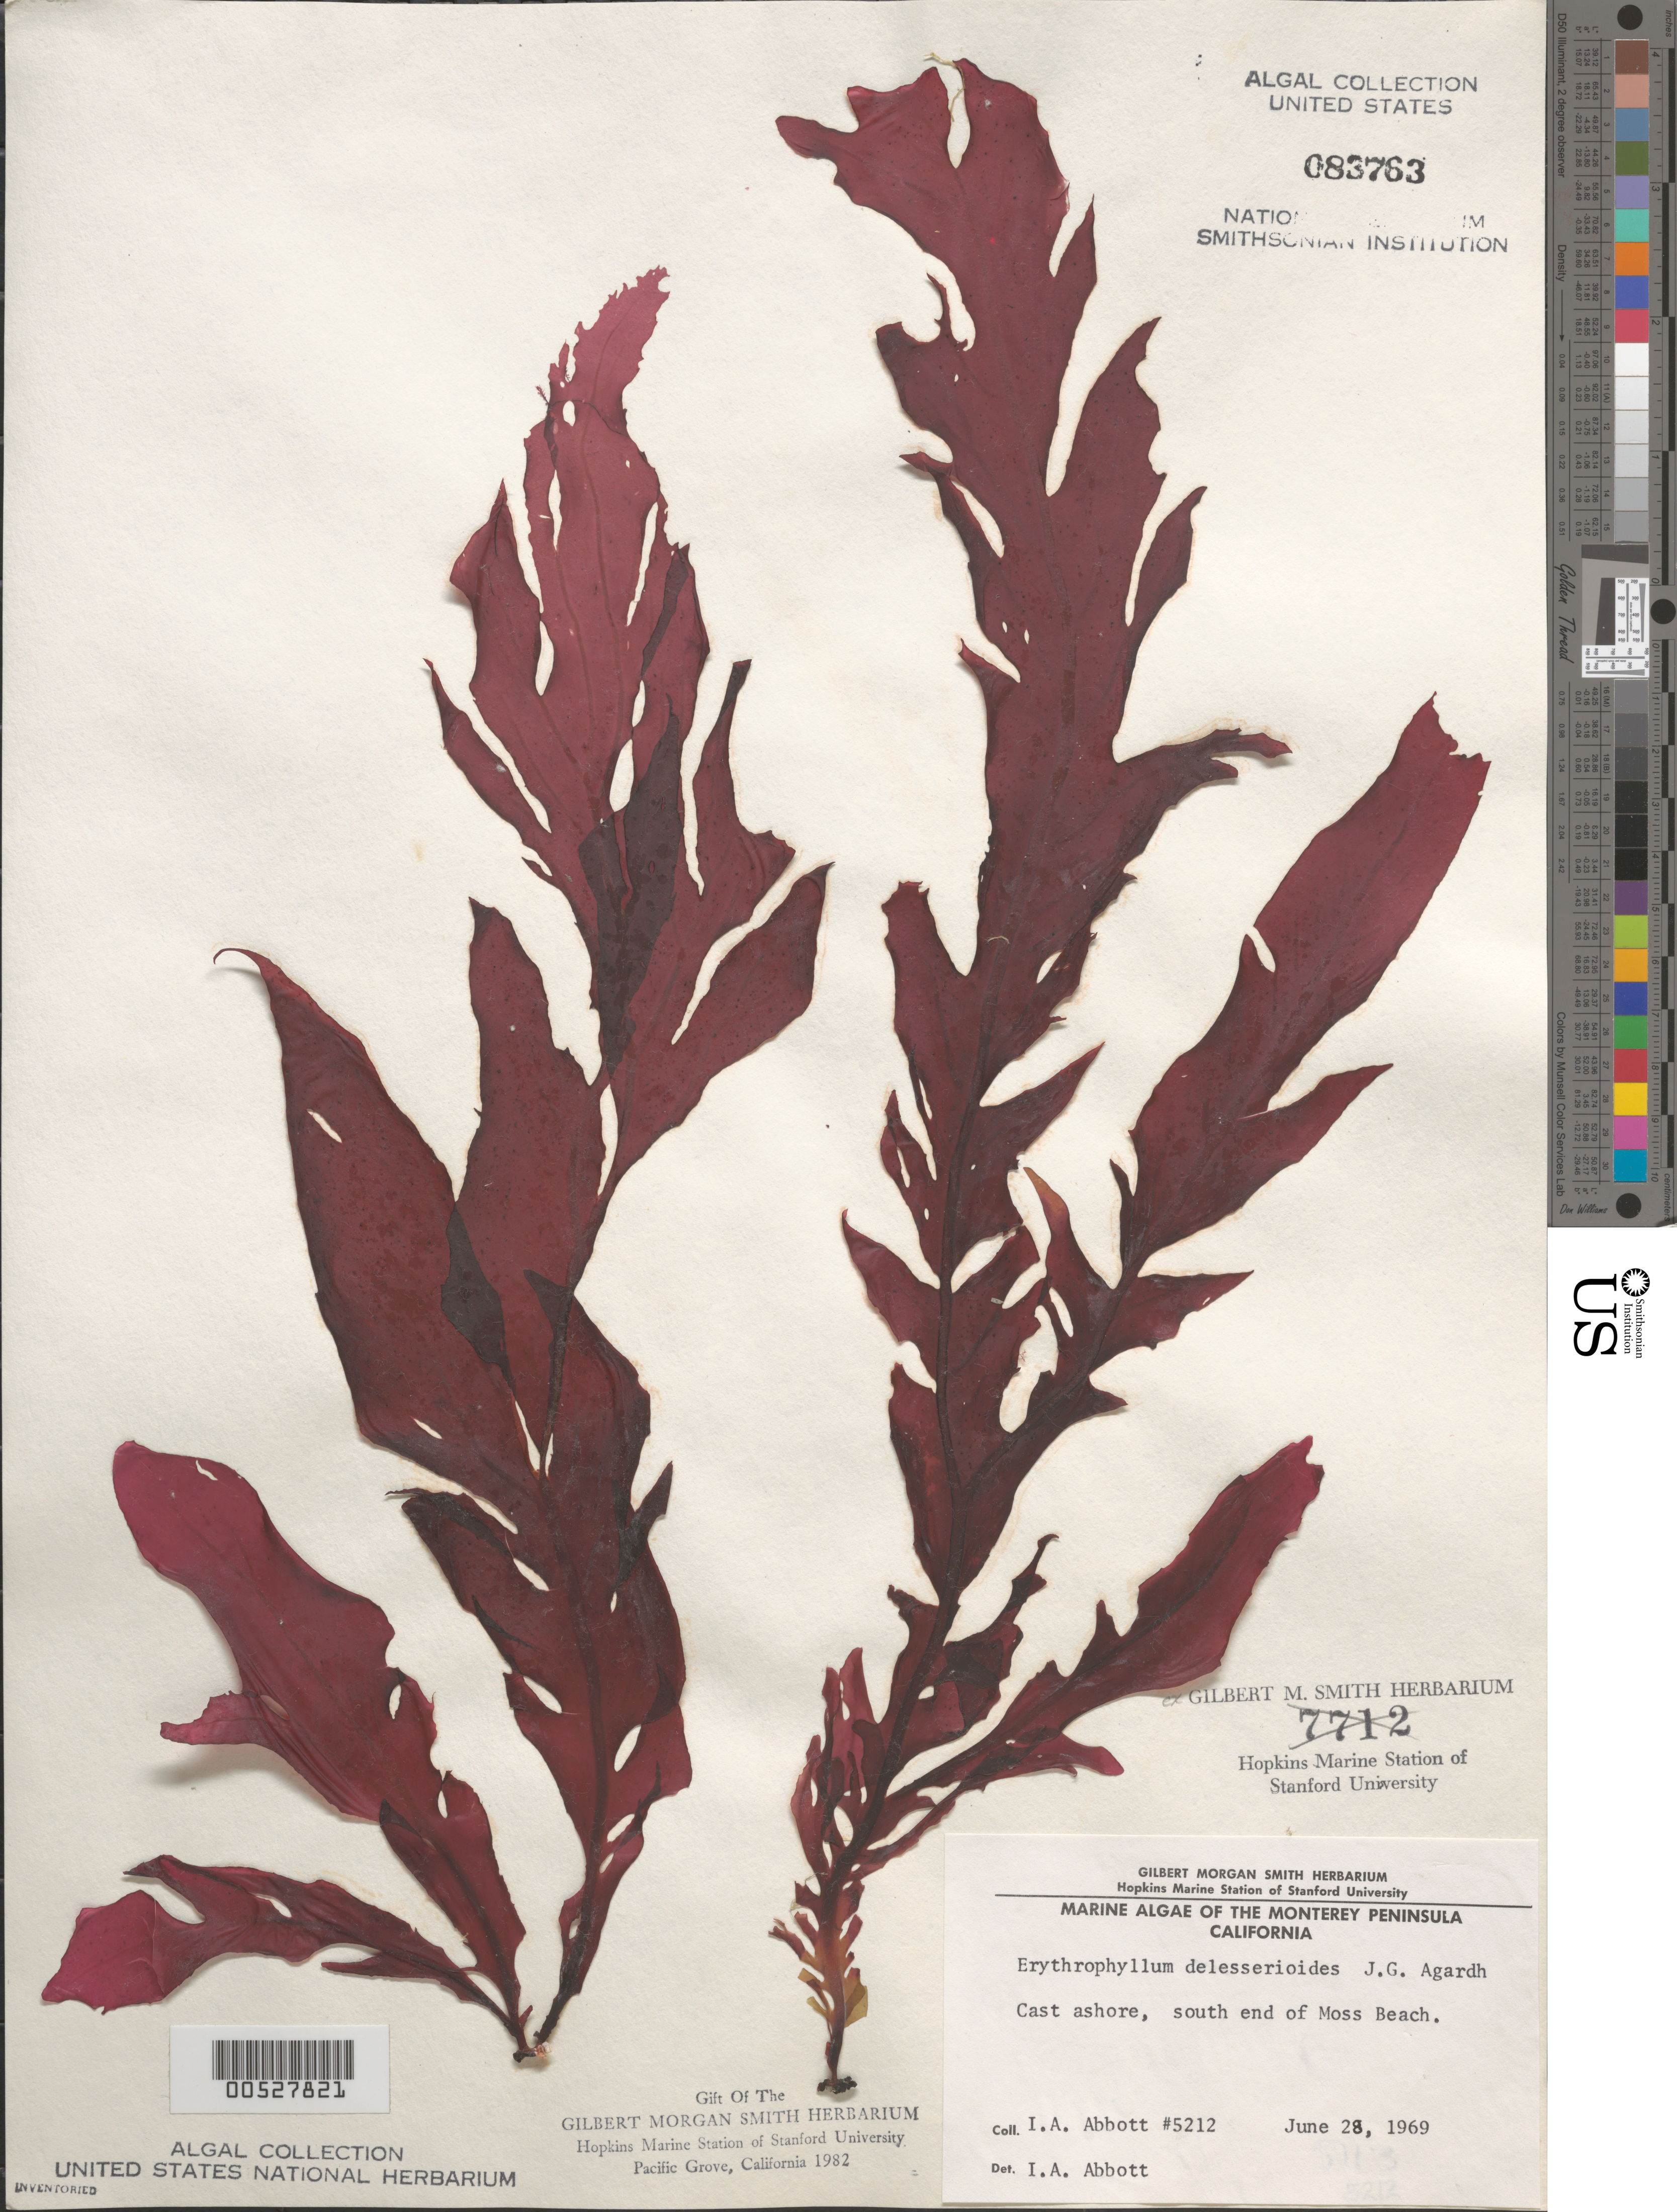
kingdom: Plantae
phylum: Rhodophyta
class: Florideophyceae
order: Gigartinales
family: Kallymeniaceae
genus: Erythrophyllum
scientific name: Erythrophyllum delesserioides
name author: J. Agardh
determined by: Abbott, Isabella A.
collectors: I. A. Abbott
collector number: IAA 5212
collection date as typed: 28 Jun 1969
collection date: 1969-06-28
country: United States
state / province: California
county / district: Monterey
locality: Moss Beach, south end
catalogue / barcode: US 83763